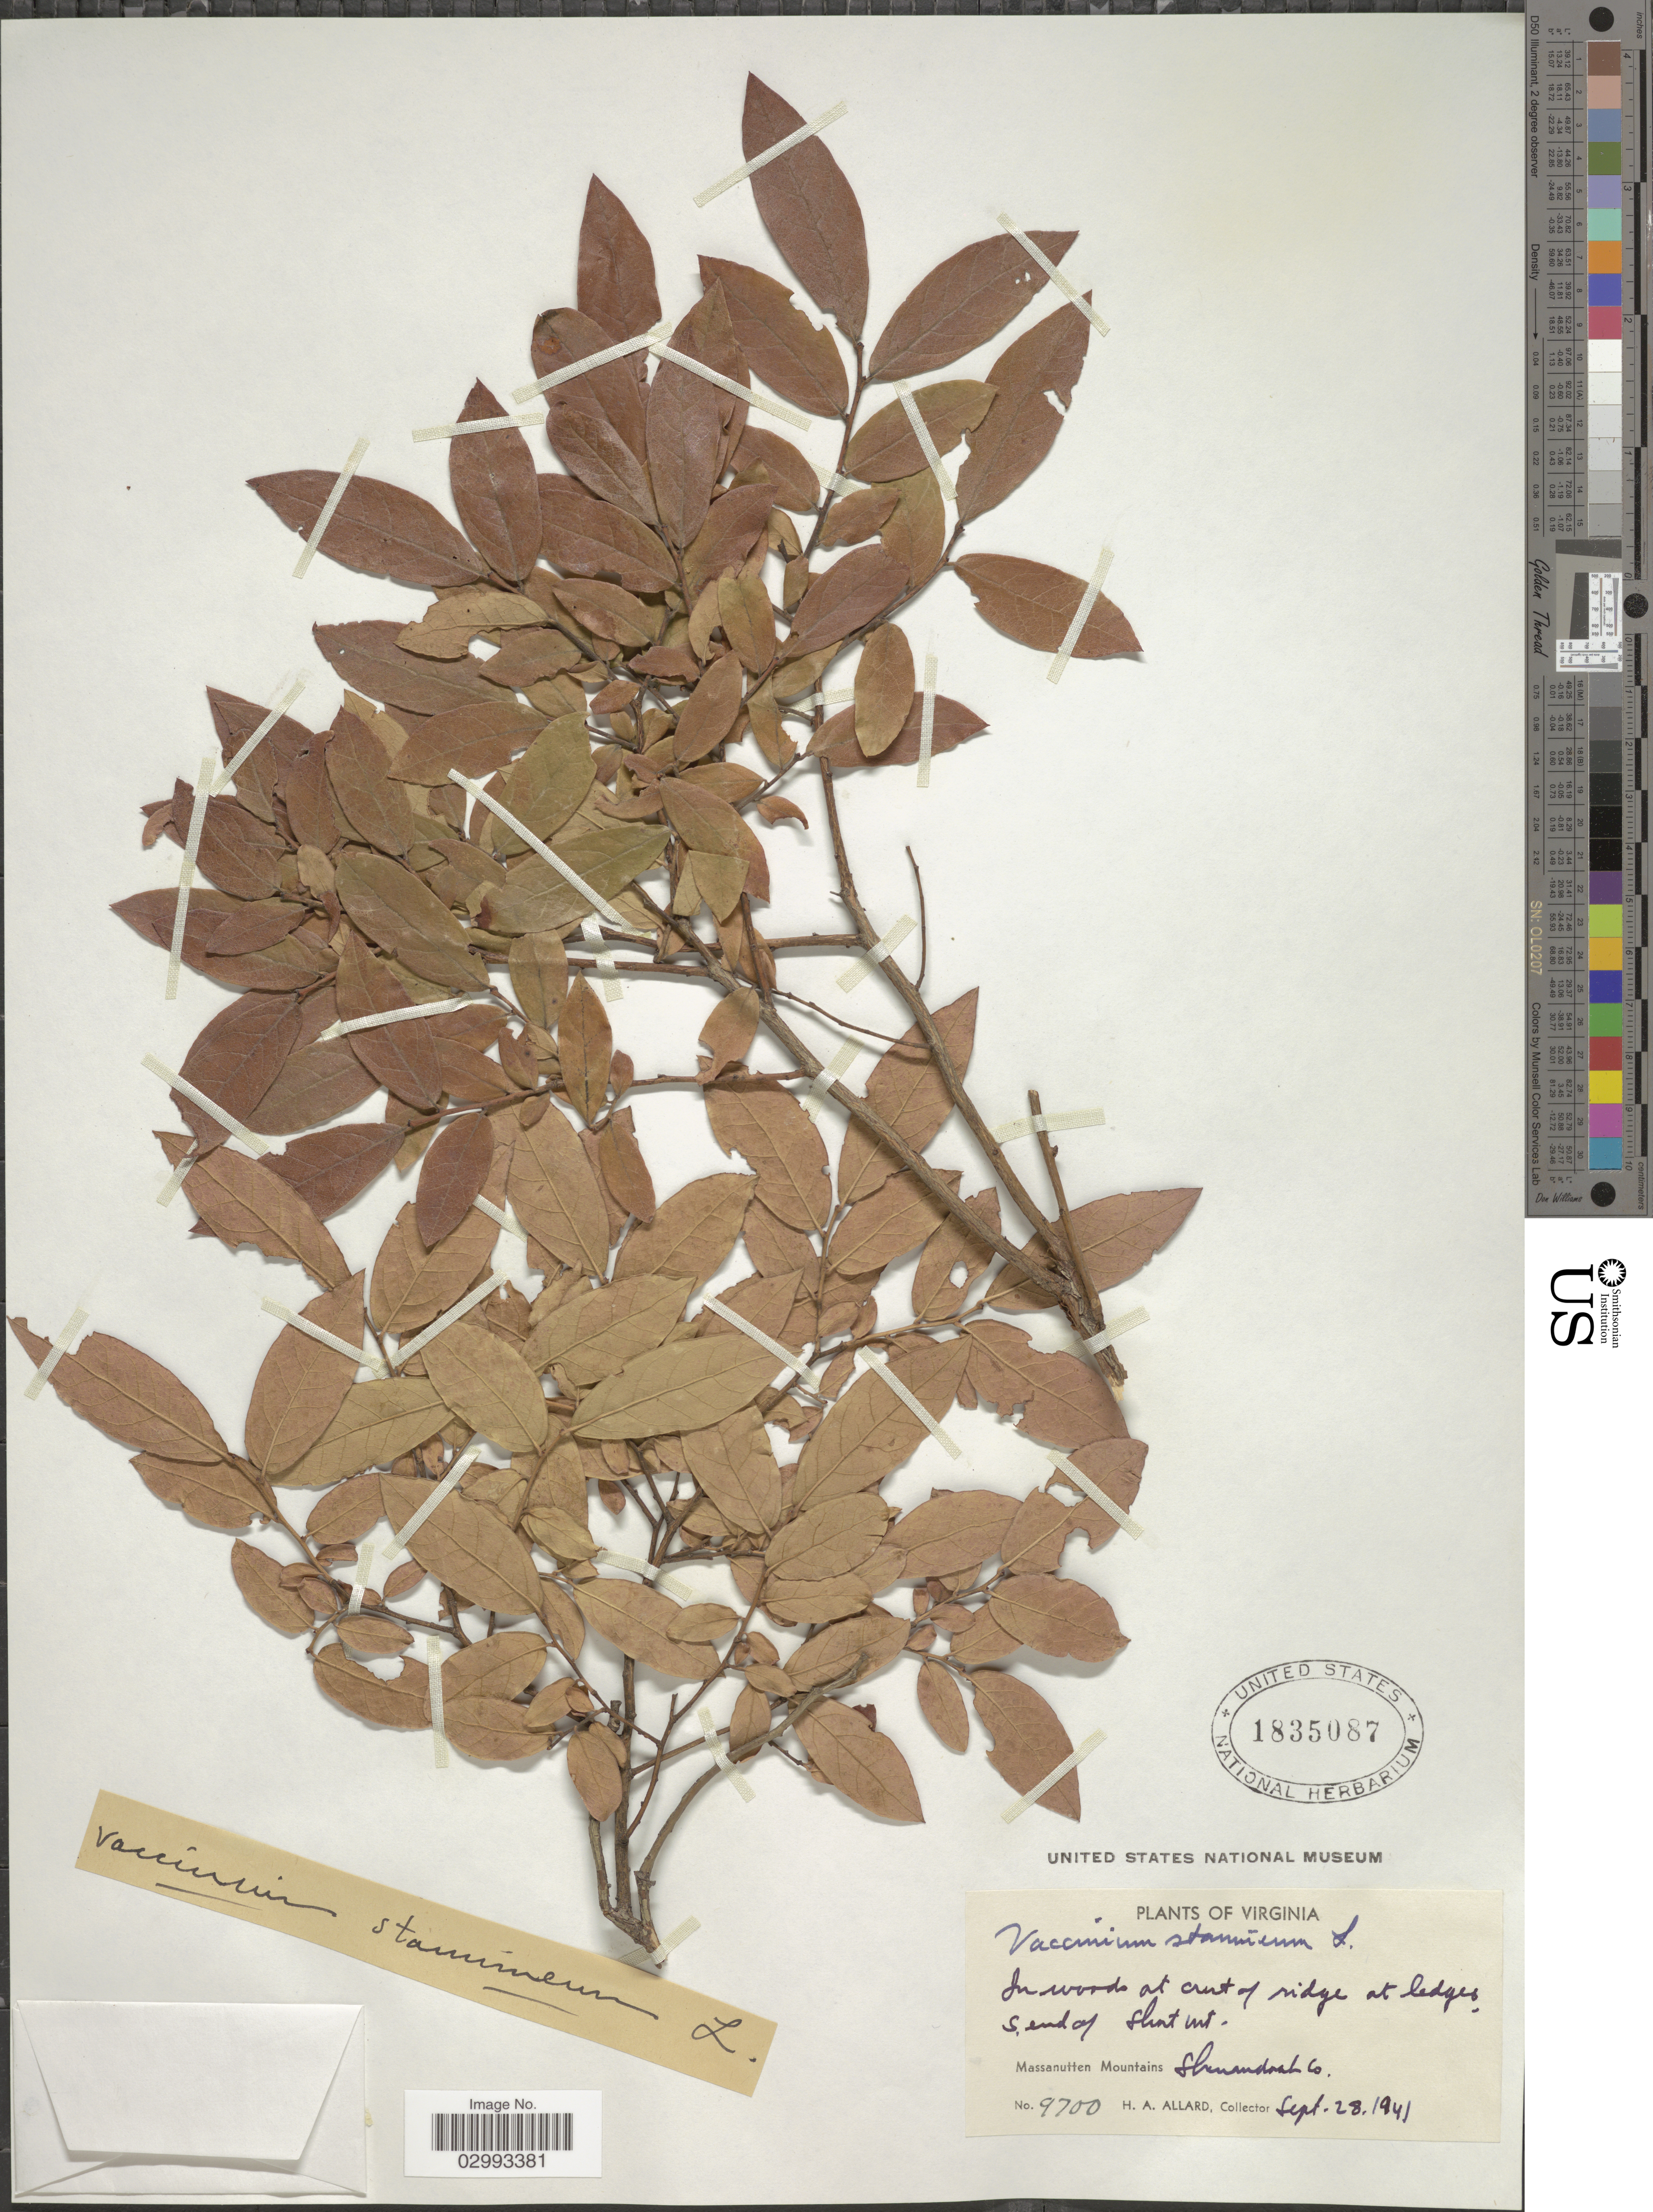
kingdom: Plantae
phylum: Tracheophyta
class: Magnoliopsida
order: Ericales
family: Ericaceae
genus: Polycodium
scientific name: Polycodium stamineum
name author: (L.) Greene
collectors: H. A. Allard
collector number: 9700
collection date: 1941-09-28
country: United States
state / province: Virginia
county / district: Shenandoah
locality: S. end of Short Mt. Massanutten Mountains, Shenandoah Co.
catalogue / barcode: US 1835087